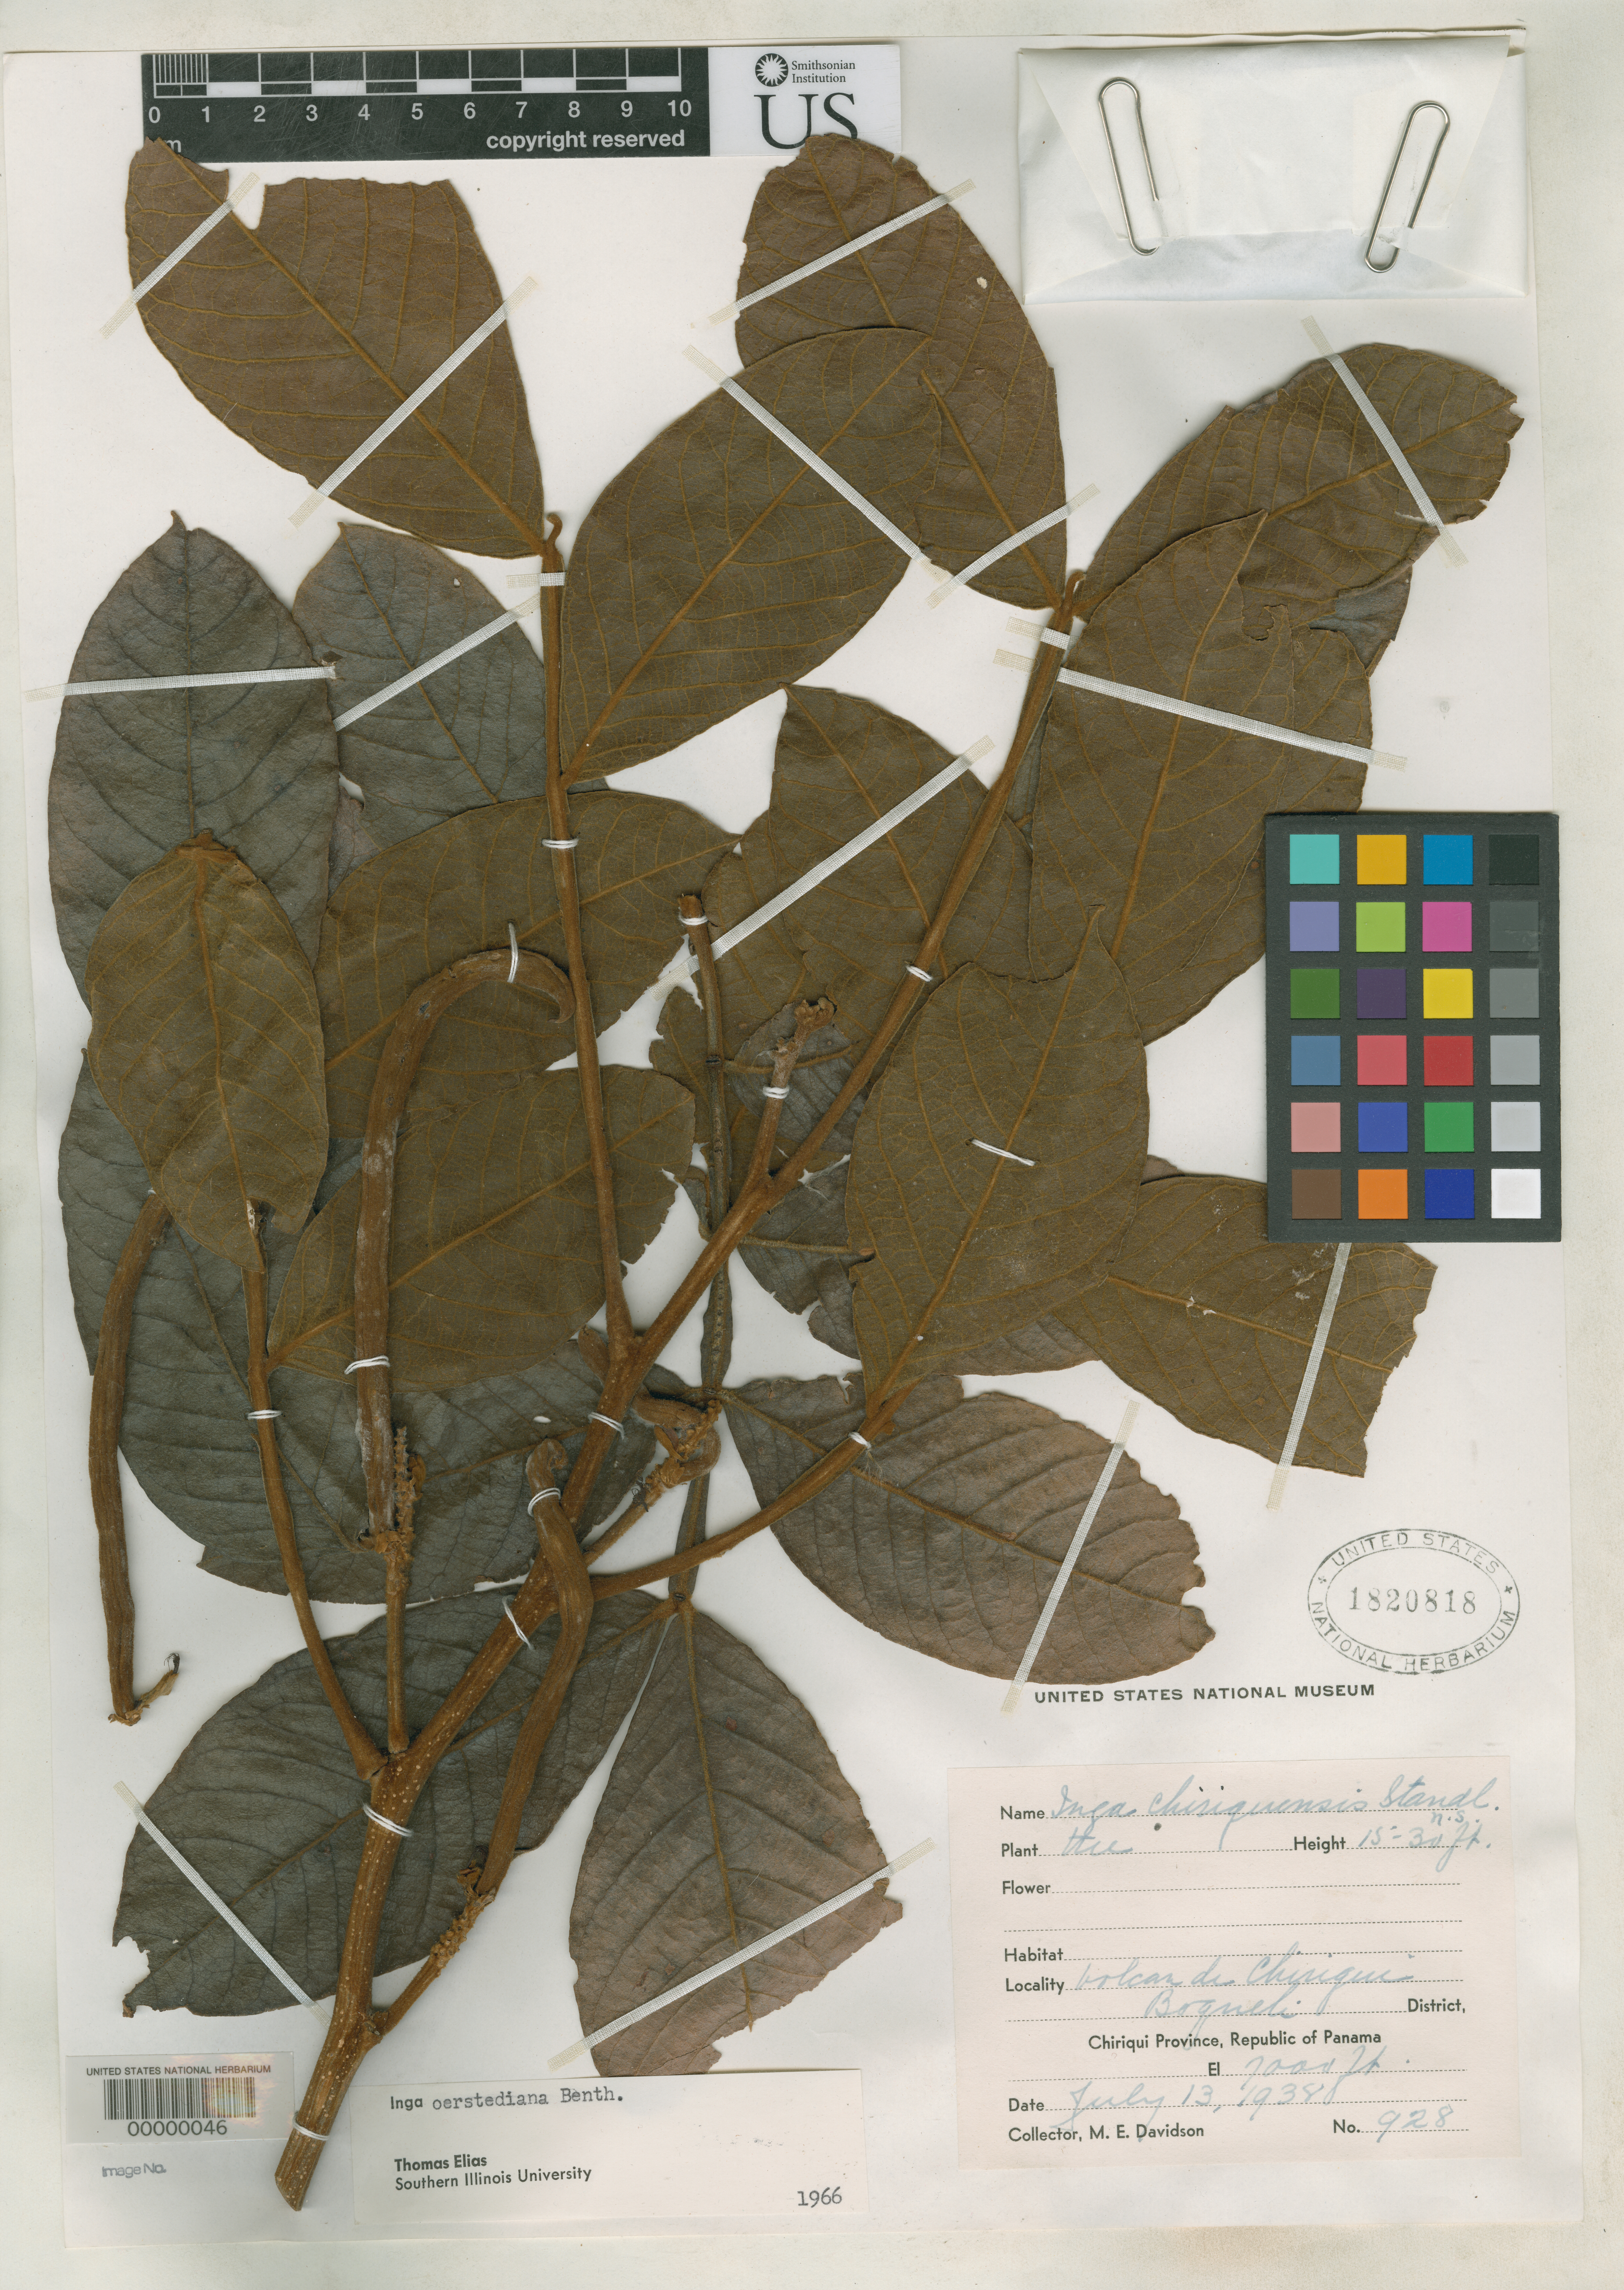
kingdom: Plantae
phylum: Tracheophyta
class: Magnoliopsida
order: Fabales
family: Fabaceae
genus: Inga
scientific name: Inga chiriquensis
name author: Standl.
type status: Isotype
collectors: M. Davidson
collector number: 928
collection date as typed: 13 Jul 1938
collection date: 1938-07-13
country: Panama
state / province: Chiriquí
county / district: Boquete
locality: Volcan de Chiriqui.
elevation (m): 2134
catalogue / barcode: US 1820818